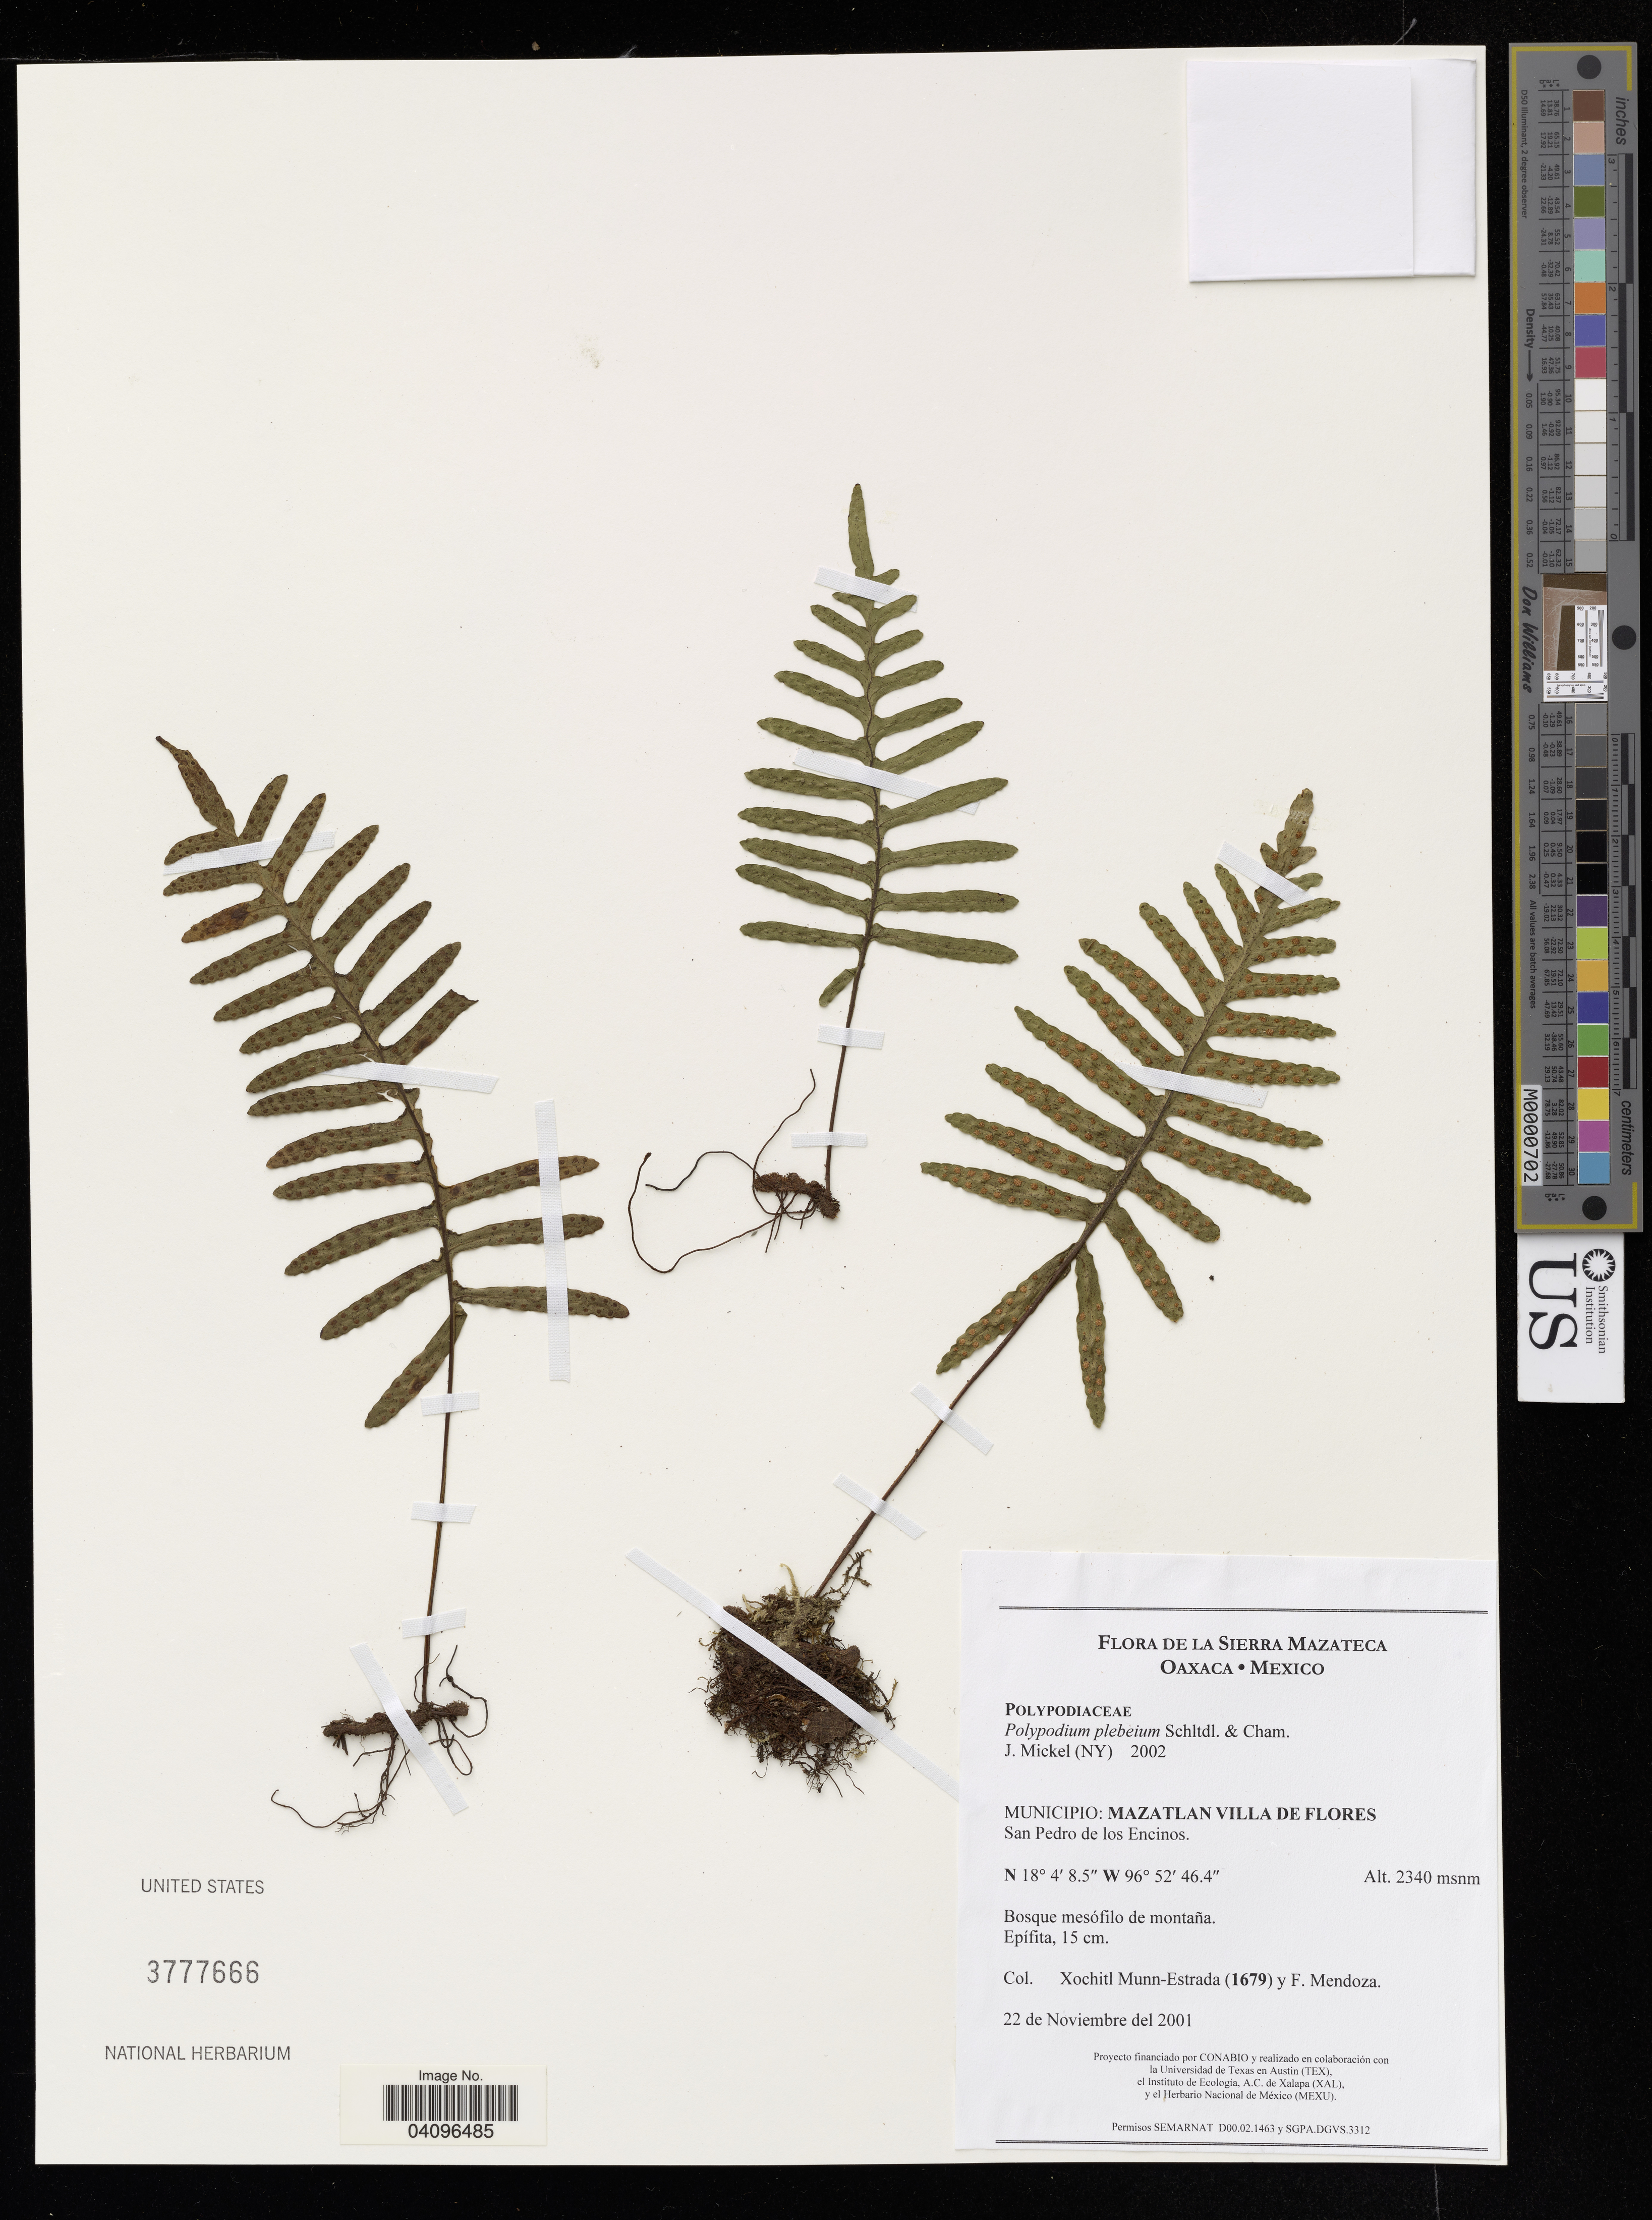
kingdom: Plantae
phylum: Tracheophyta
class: Polypodiopsida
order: Polypodiales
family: Polypodiaceae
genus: Polypodium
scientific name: Polypodium plebeium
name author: Schltdl. & Cham.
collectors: X. Munn-Estrada & F. Mendoza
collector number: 1679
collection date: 2001-11-22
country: Mexico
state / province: Oaxaca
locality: La Sierra Mazateca. Municipio: Mazatlan Villa de Flores. San Pedro de los Encinos.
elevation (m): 2340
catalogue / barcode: US 3777666